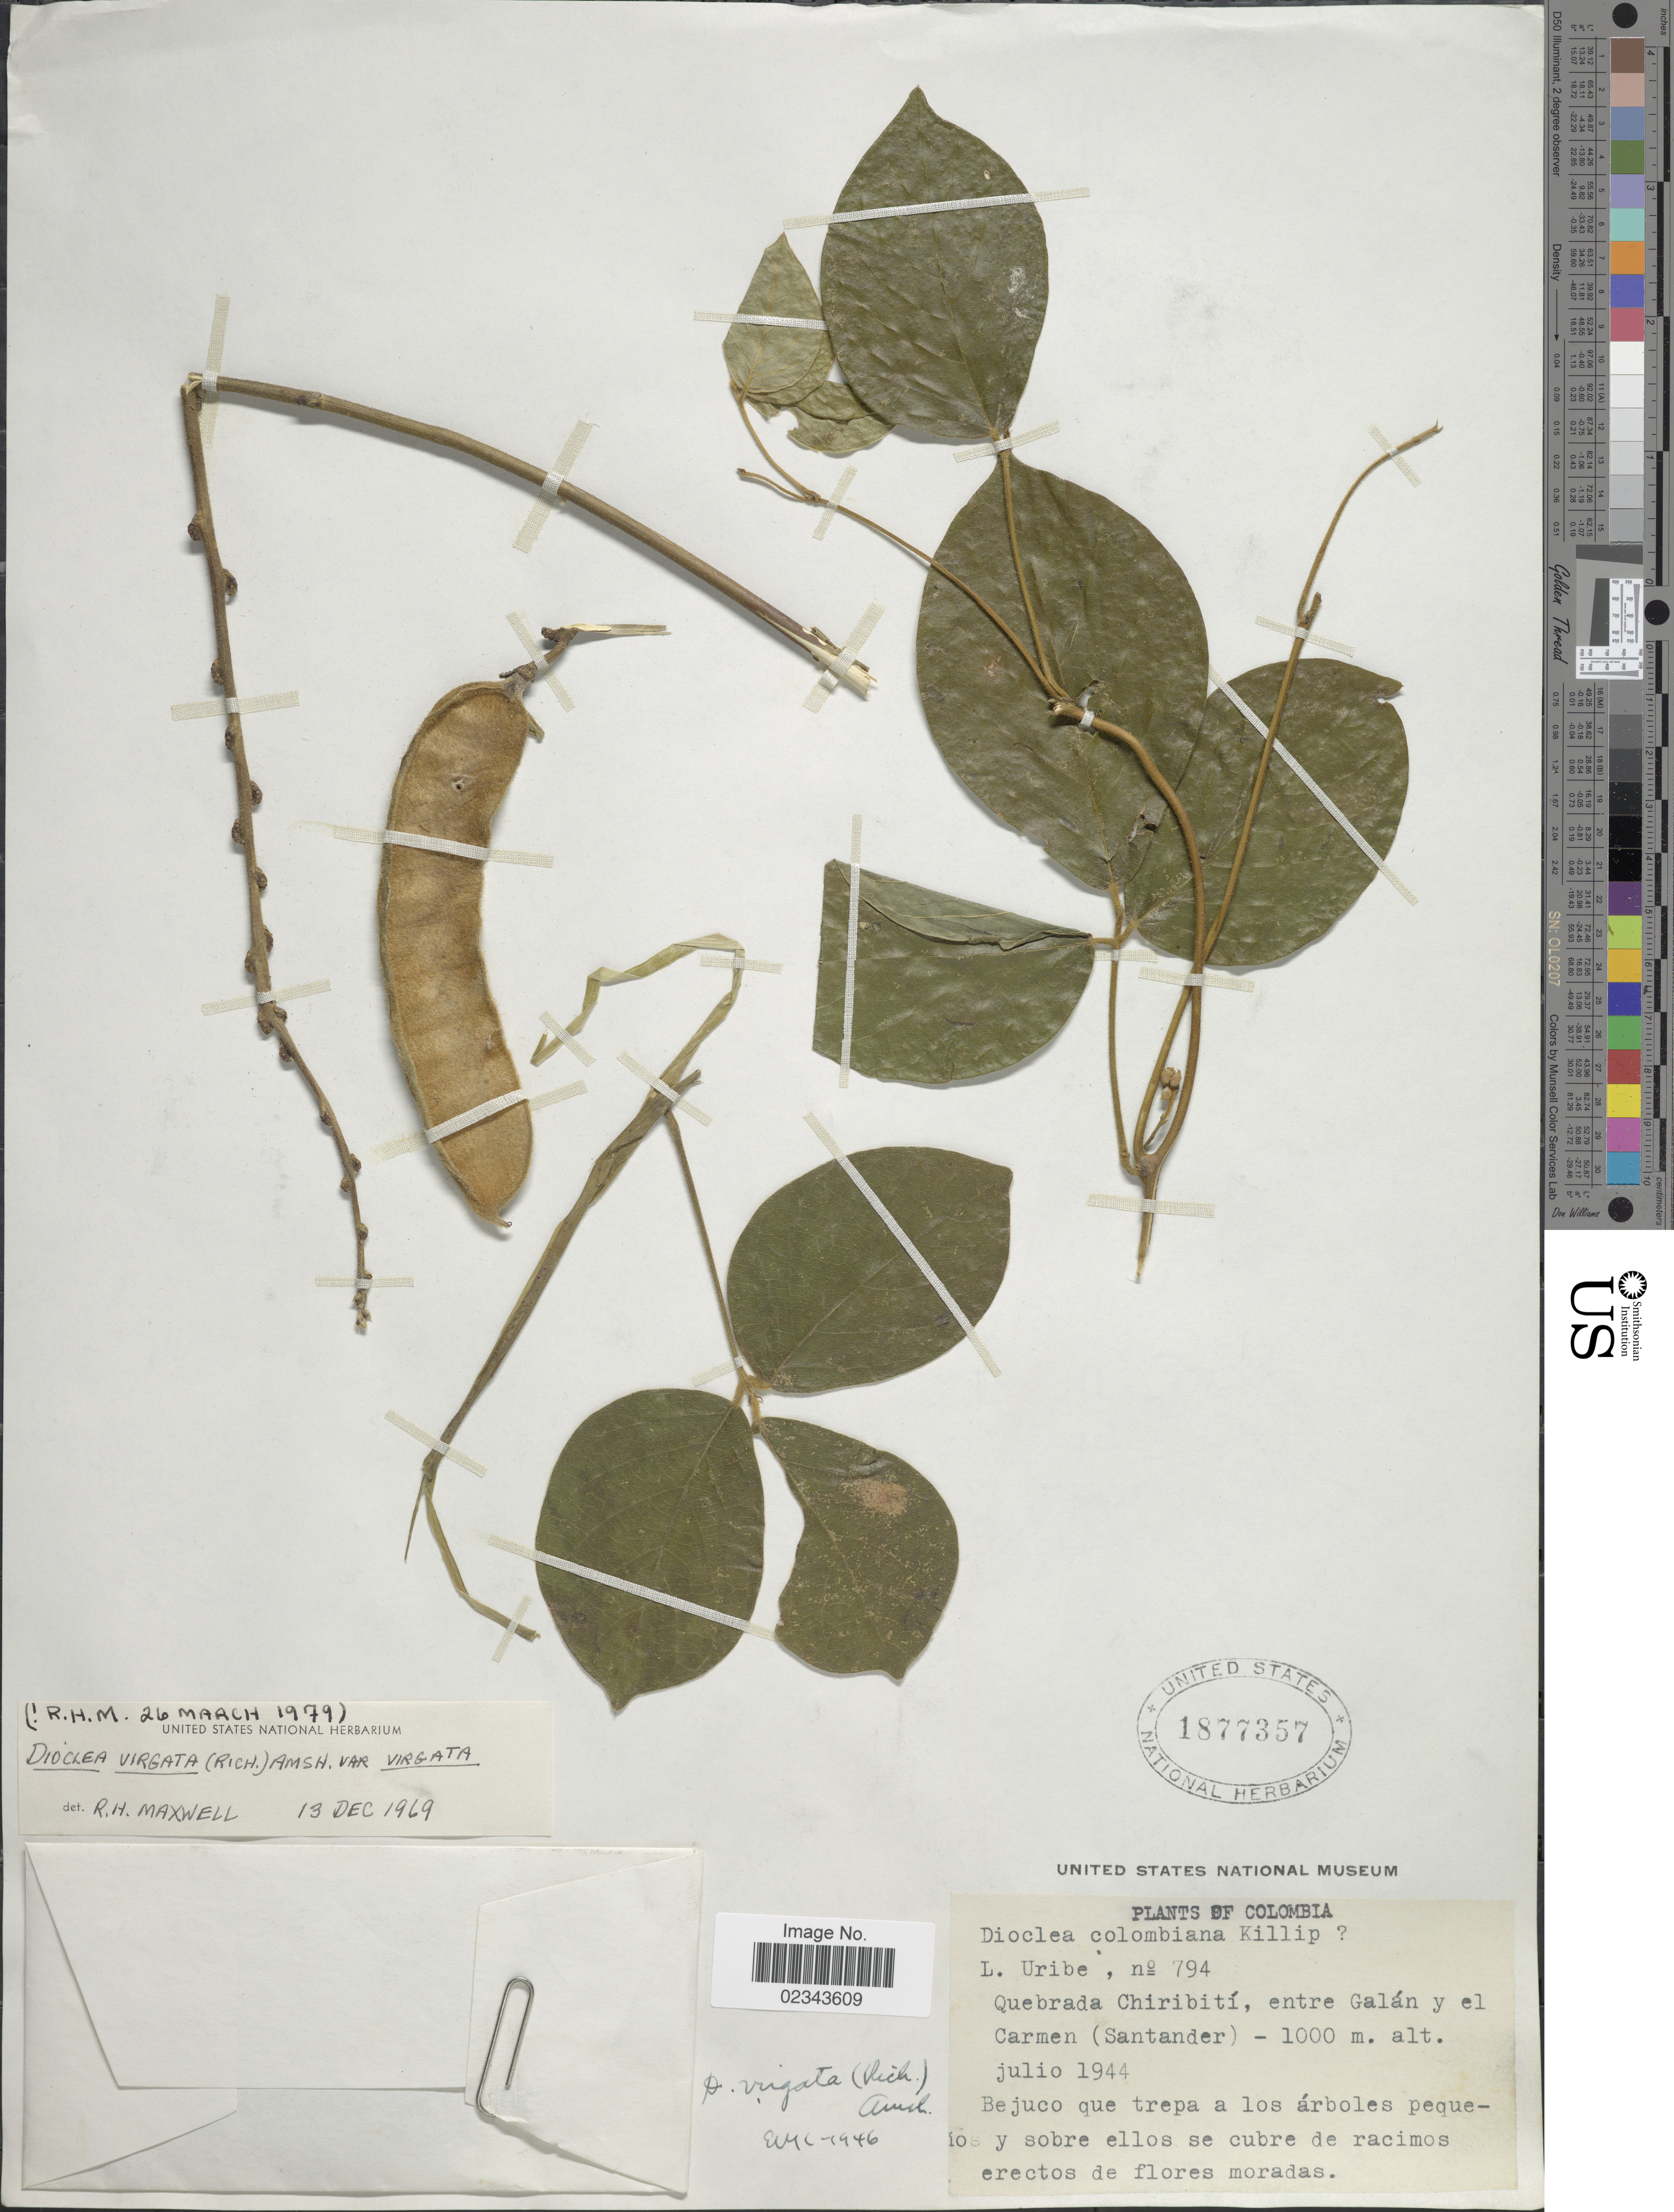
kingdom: Plantae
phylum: Tracheophyta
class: Magnoliopsida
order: Fabales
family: Fabaceae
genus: Dioclea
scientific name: Dioclea virgata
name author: (Rich.) Amshoff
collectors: L. Uribe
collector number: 794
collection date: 1944-07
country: Colombia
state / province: Santander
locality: Quebrada Chiribiti, entre Galan y el Carmen (Santander).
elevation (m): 1000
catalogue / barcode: US 1877357